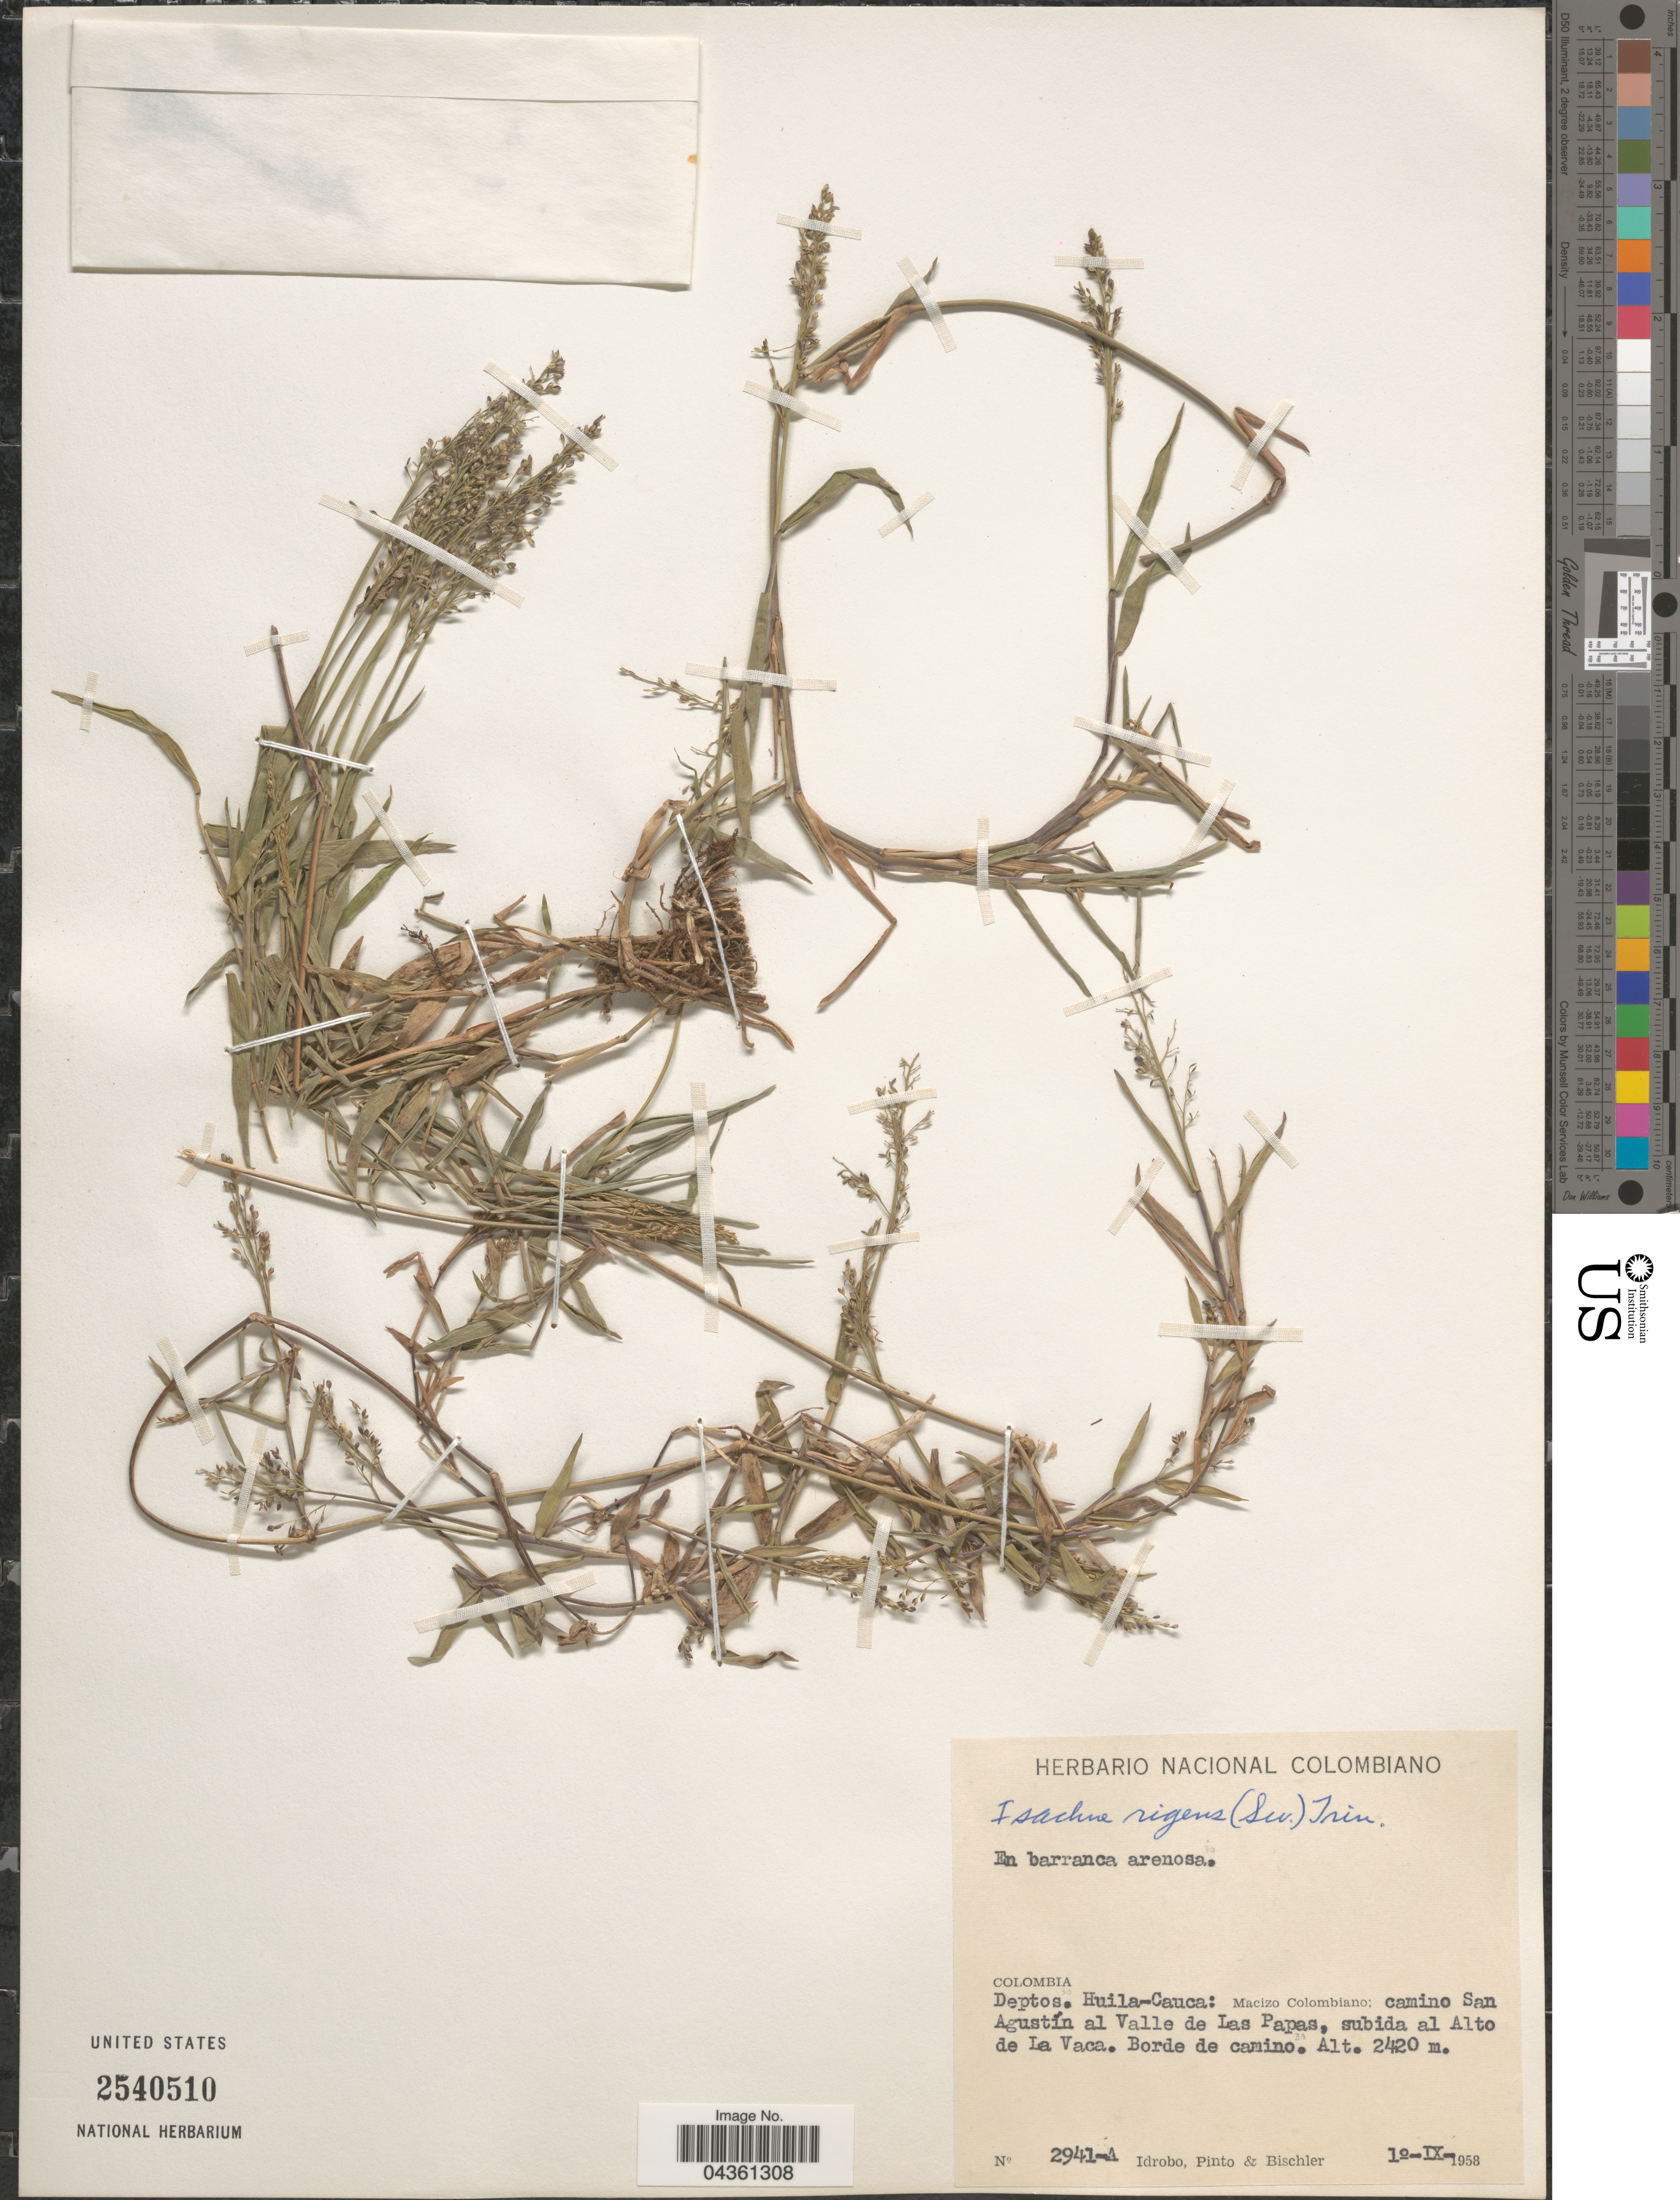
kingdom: Plantae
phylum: Tracheophyta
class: Liliopsida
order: Poales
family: Poaceae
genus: Isachne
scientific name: Isachne rigens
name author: (Sw.) Trin.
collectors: -- Idrobo, Pinto, -- & -. Bischler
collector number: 2941-A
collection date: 1958-09-19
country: Colombia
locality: Deptos. Huila-Cauca: Macizo Colombiano; camino San Agustín al Valle de Las Papas, subida al Alto de La Vaca. Borde de camino.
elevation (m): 2420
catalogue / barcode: US 2540510